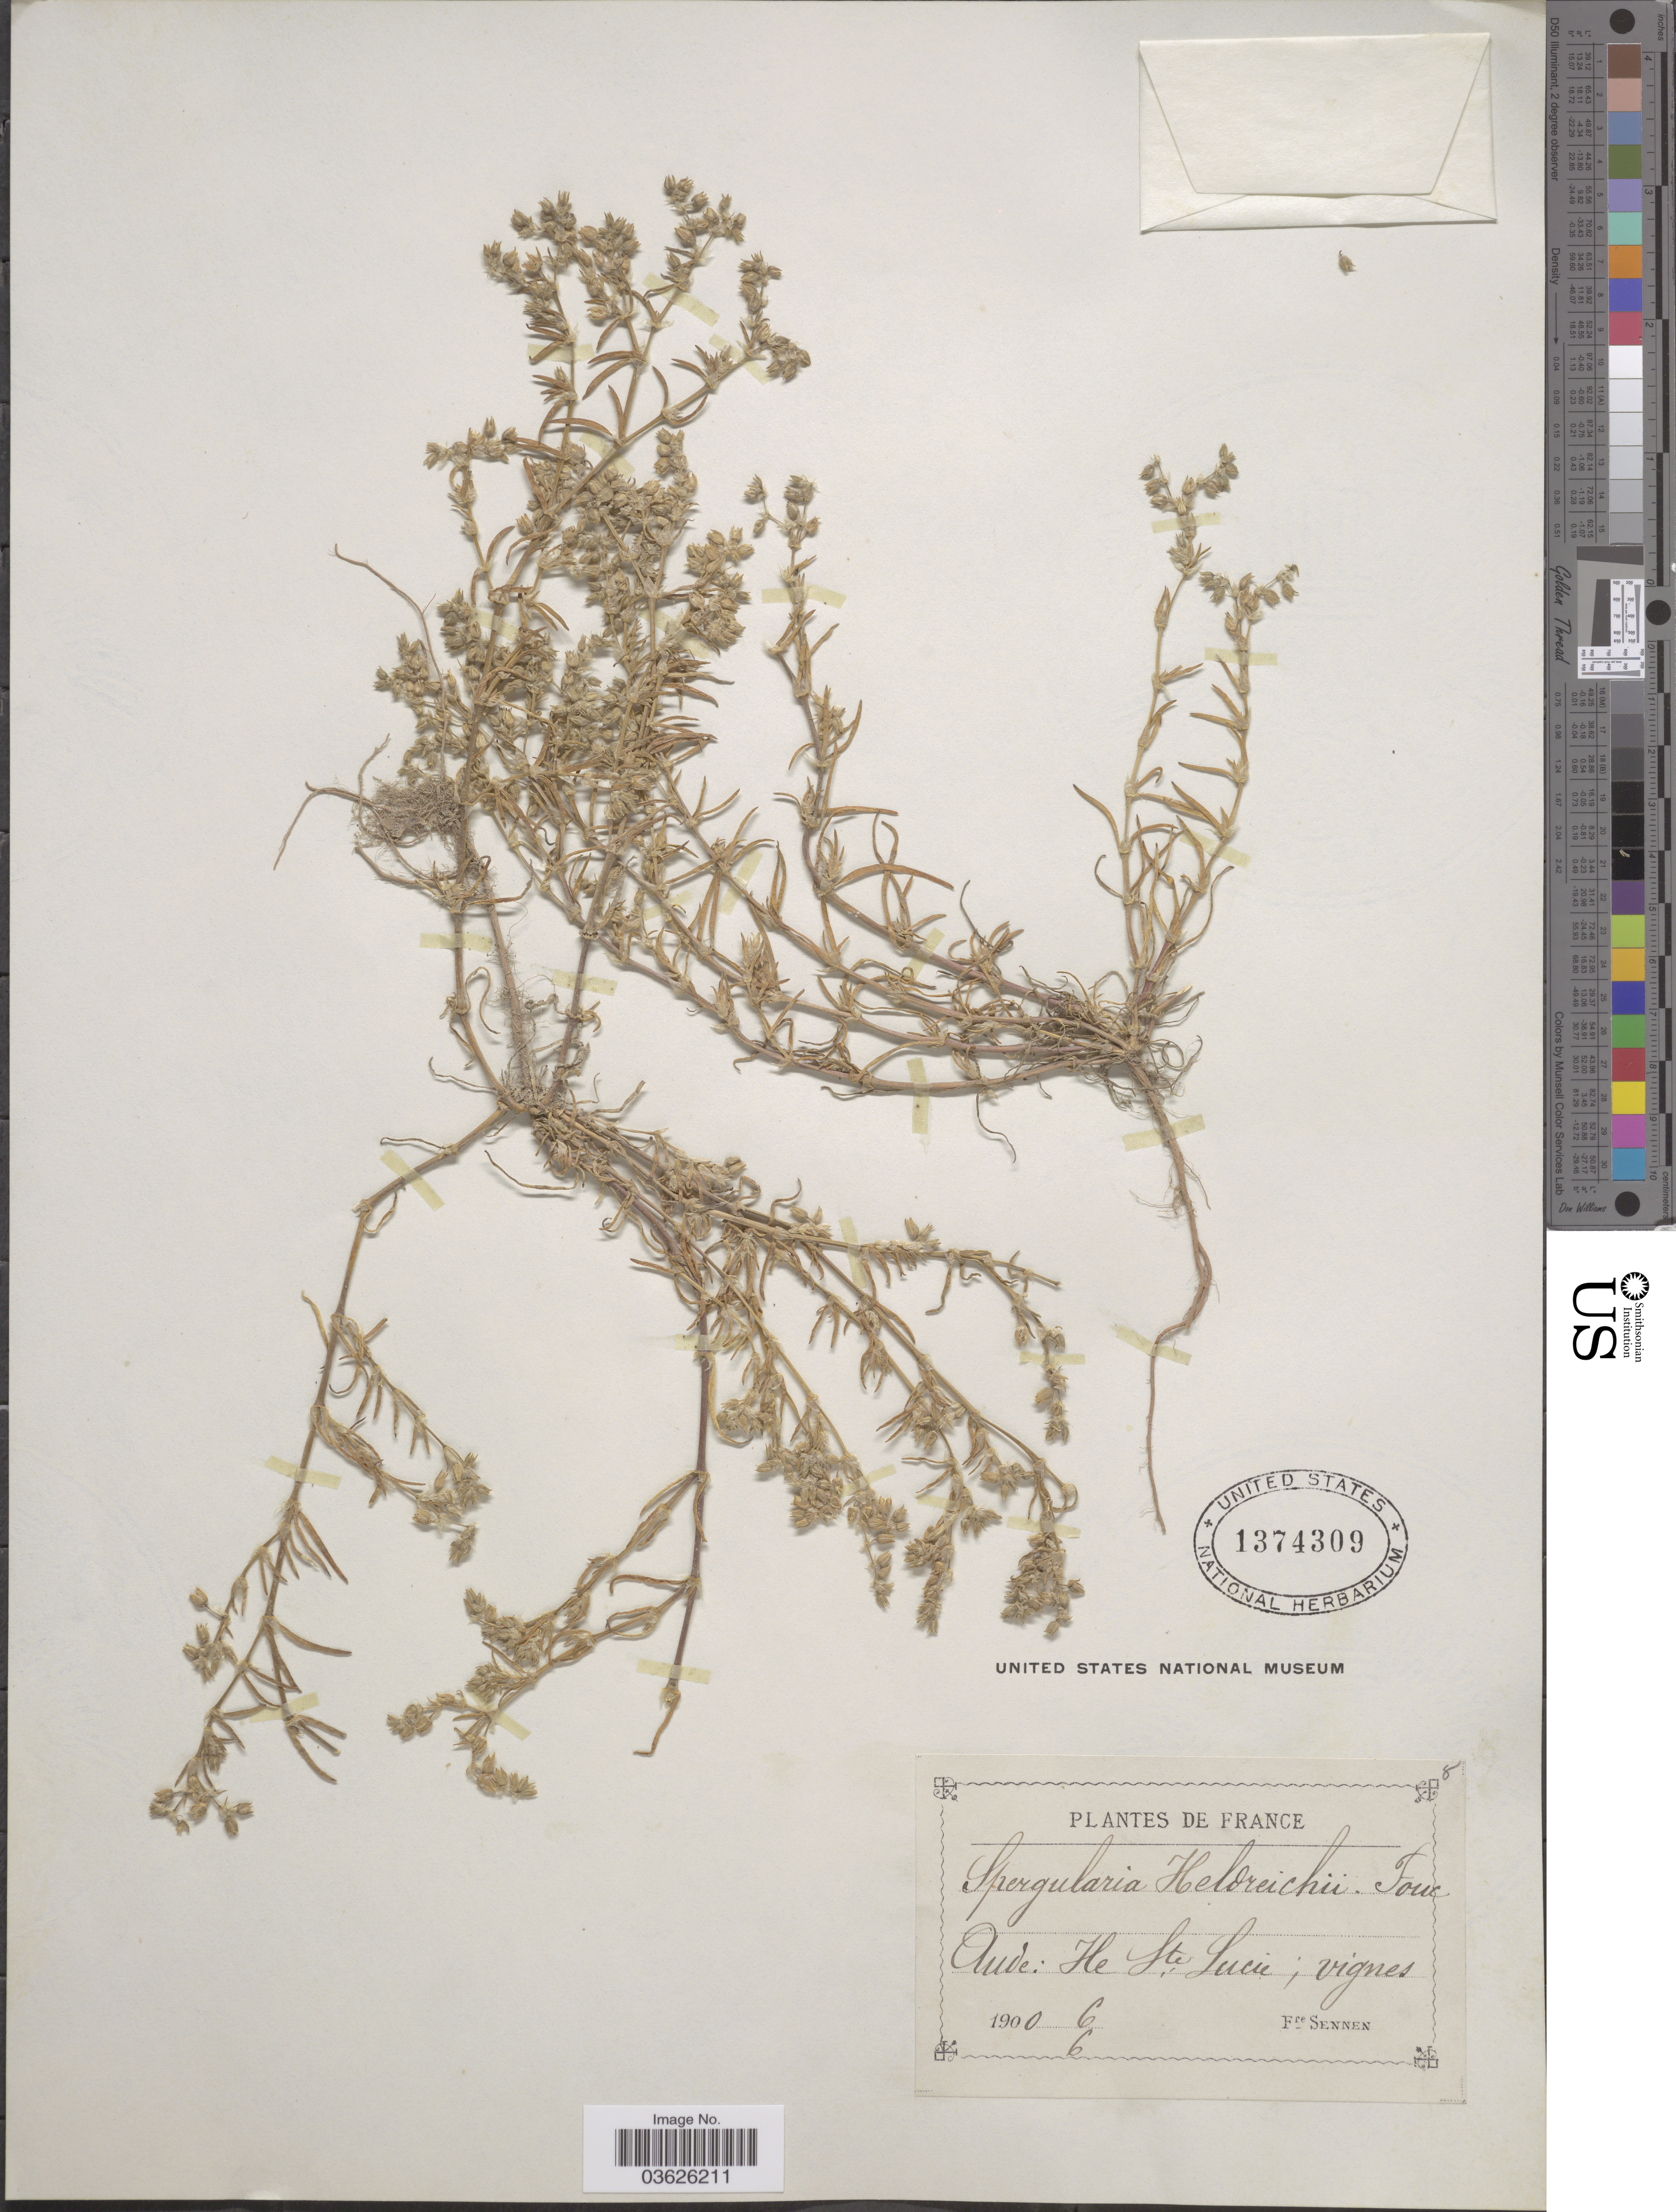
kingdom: Plantae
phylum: Tracheophyta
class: Magnoliopsida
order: Caryophyllales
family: Caryophyllaceae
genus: Spergularia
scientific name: Spergularia heldreichii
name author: Foucaud ex E. Simon & P. Monnier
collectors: E. Sennen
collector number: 8*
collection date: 1900-06-06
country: France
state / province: Occitanie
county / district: Aude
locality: Aude: He Ste. Lucie; vignes.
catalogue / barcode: US 1374309